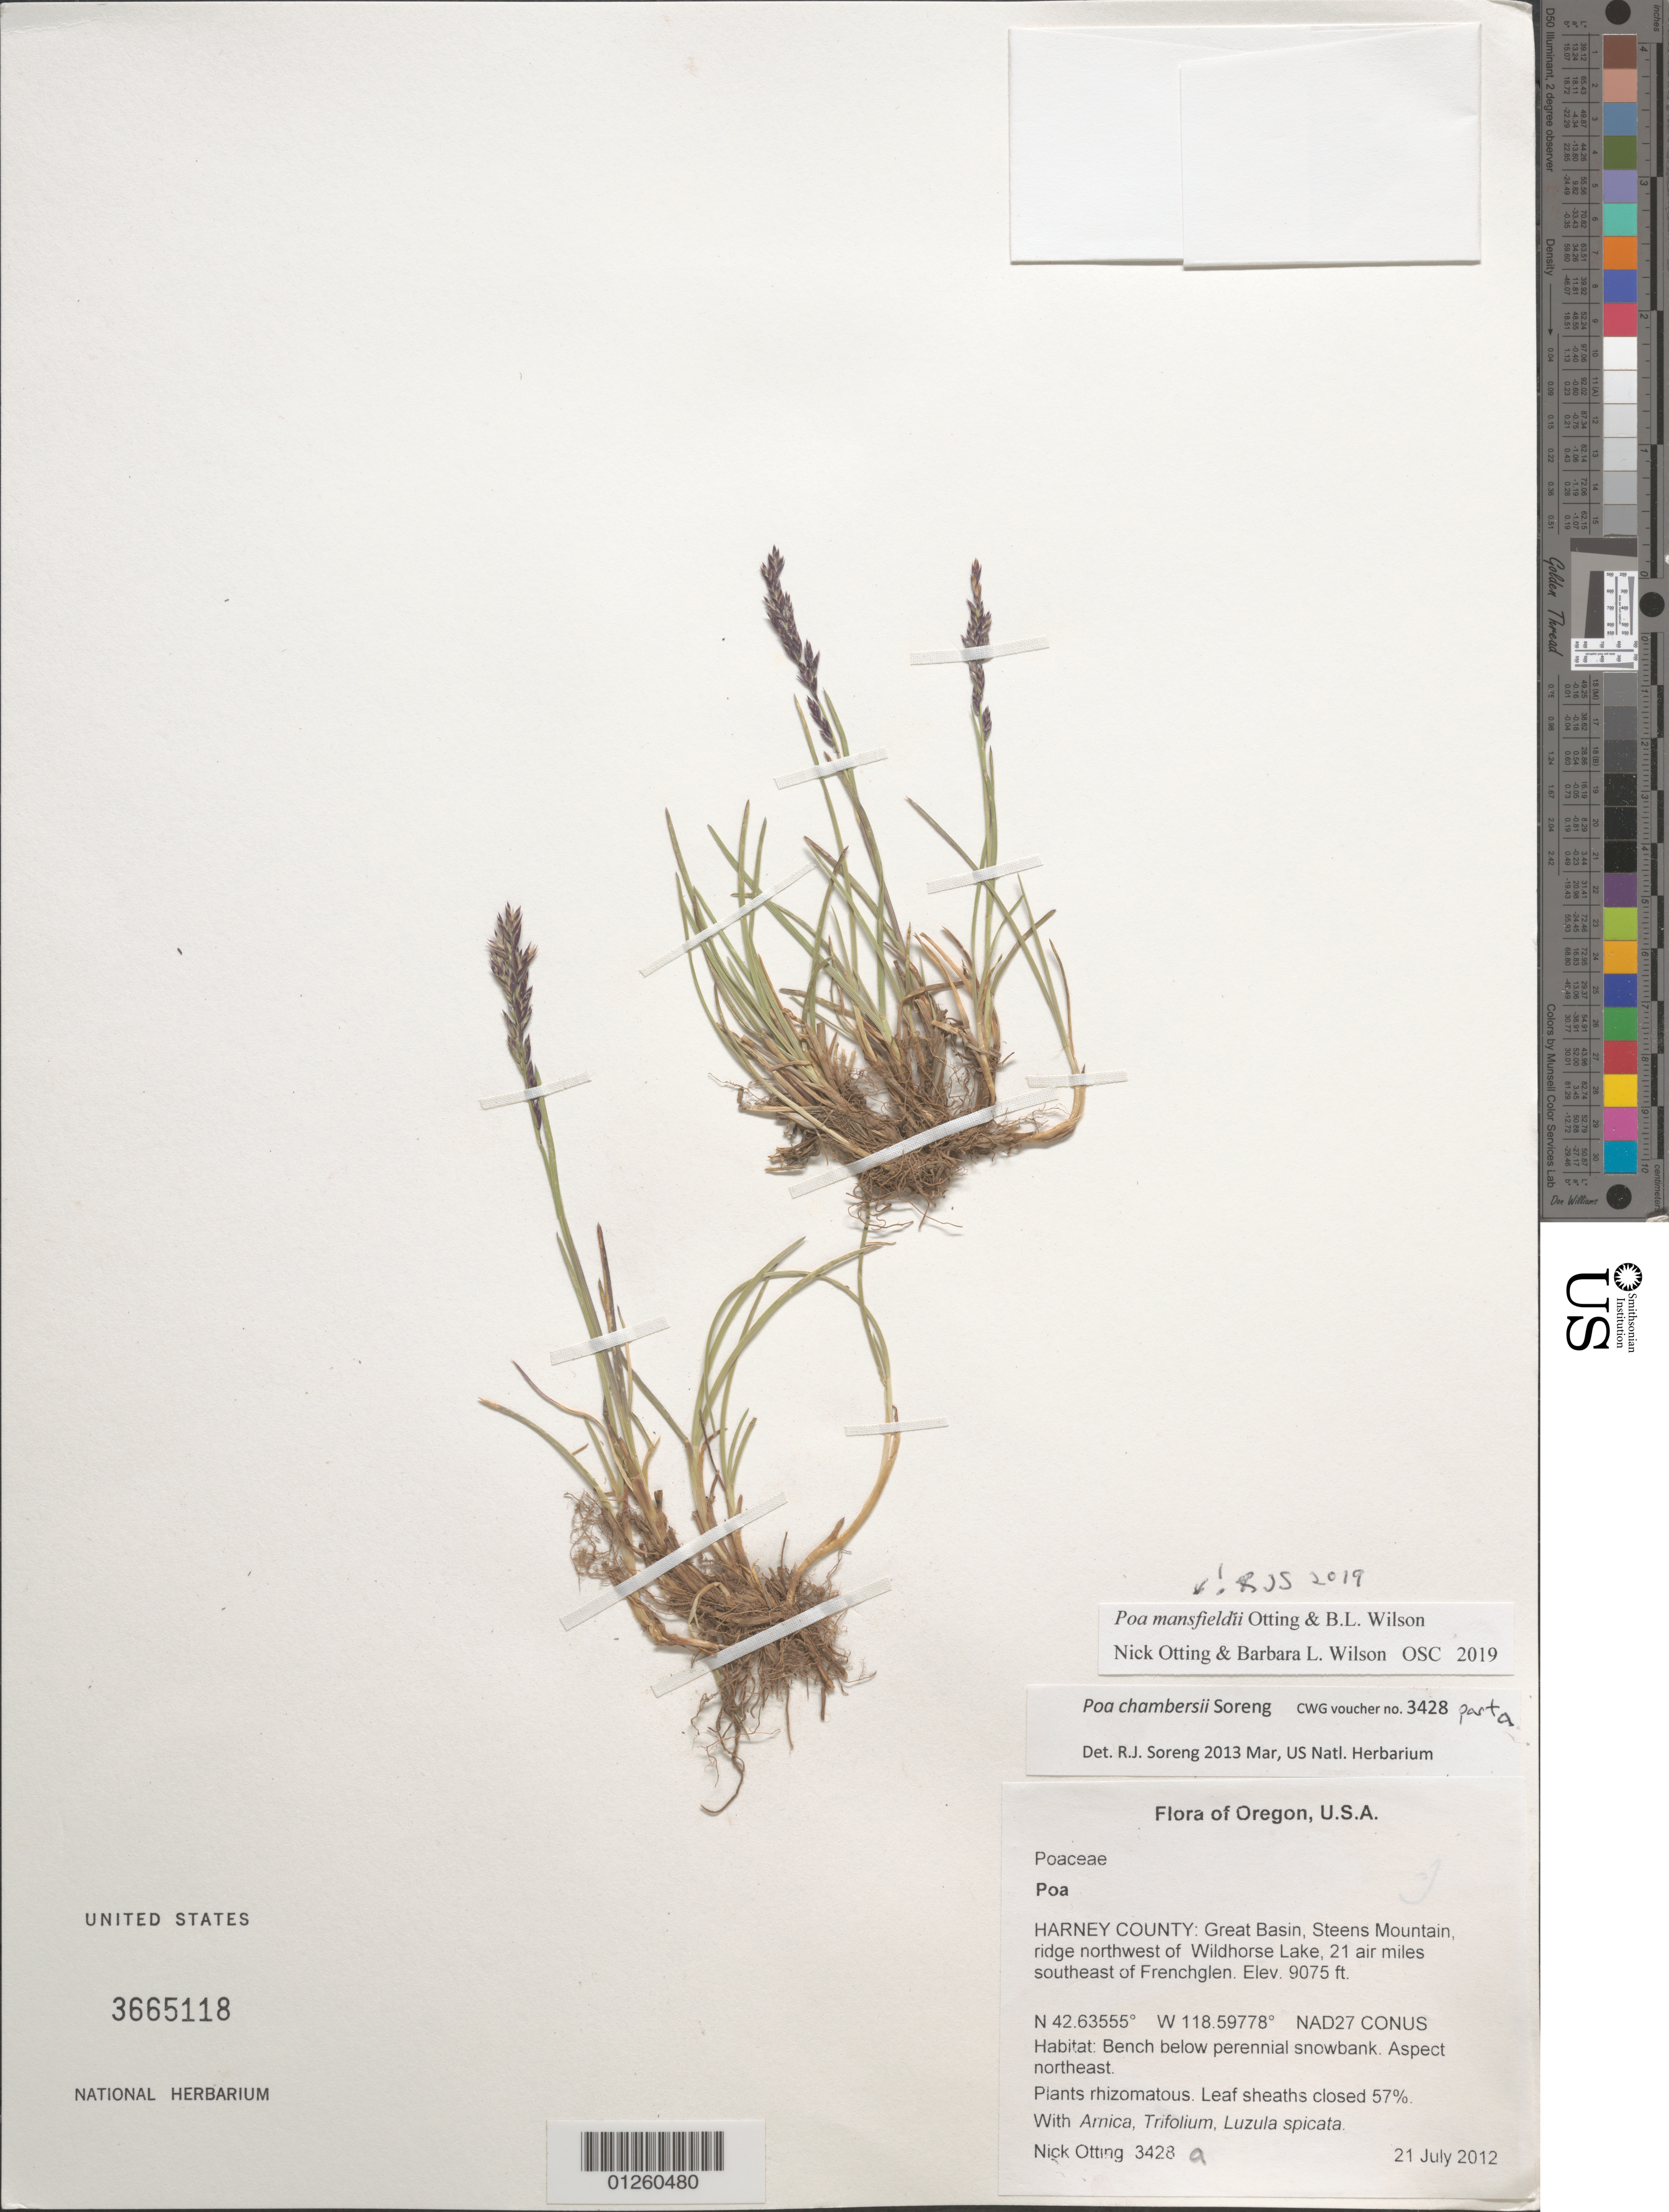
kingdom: Plantae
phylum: Tracheophyta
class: Liliopsida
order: Poales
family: Poaceae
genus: Poa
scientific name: Poa mansfieldii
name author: Otting & B.L. Wilson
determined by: Otting, Nick; Wilson, B. L.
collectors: N. Otting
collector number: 3428-a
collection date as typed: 21 July 2010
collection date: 2012-07-21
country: United States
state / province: Oregon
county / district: Harney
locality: Great Basin, Steens Mountain, ridge northwest of Wildhorse Lake. 21 air miles southeast of Frenchglen.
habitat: Bench below perrenials snowbank. Aspect northeast.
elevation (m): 2766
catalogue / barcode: US 3665118